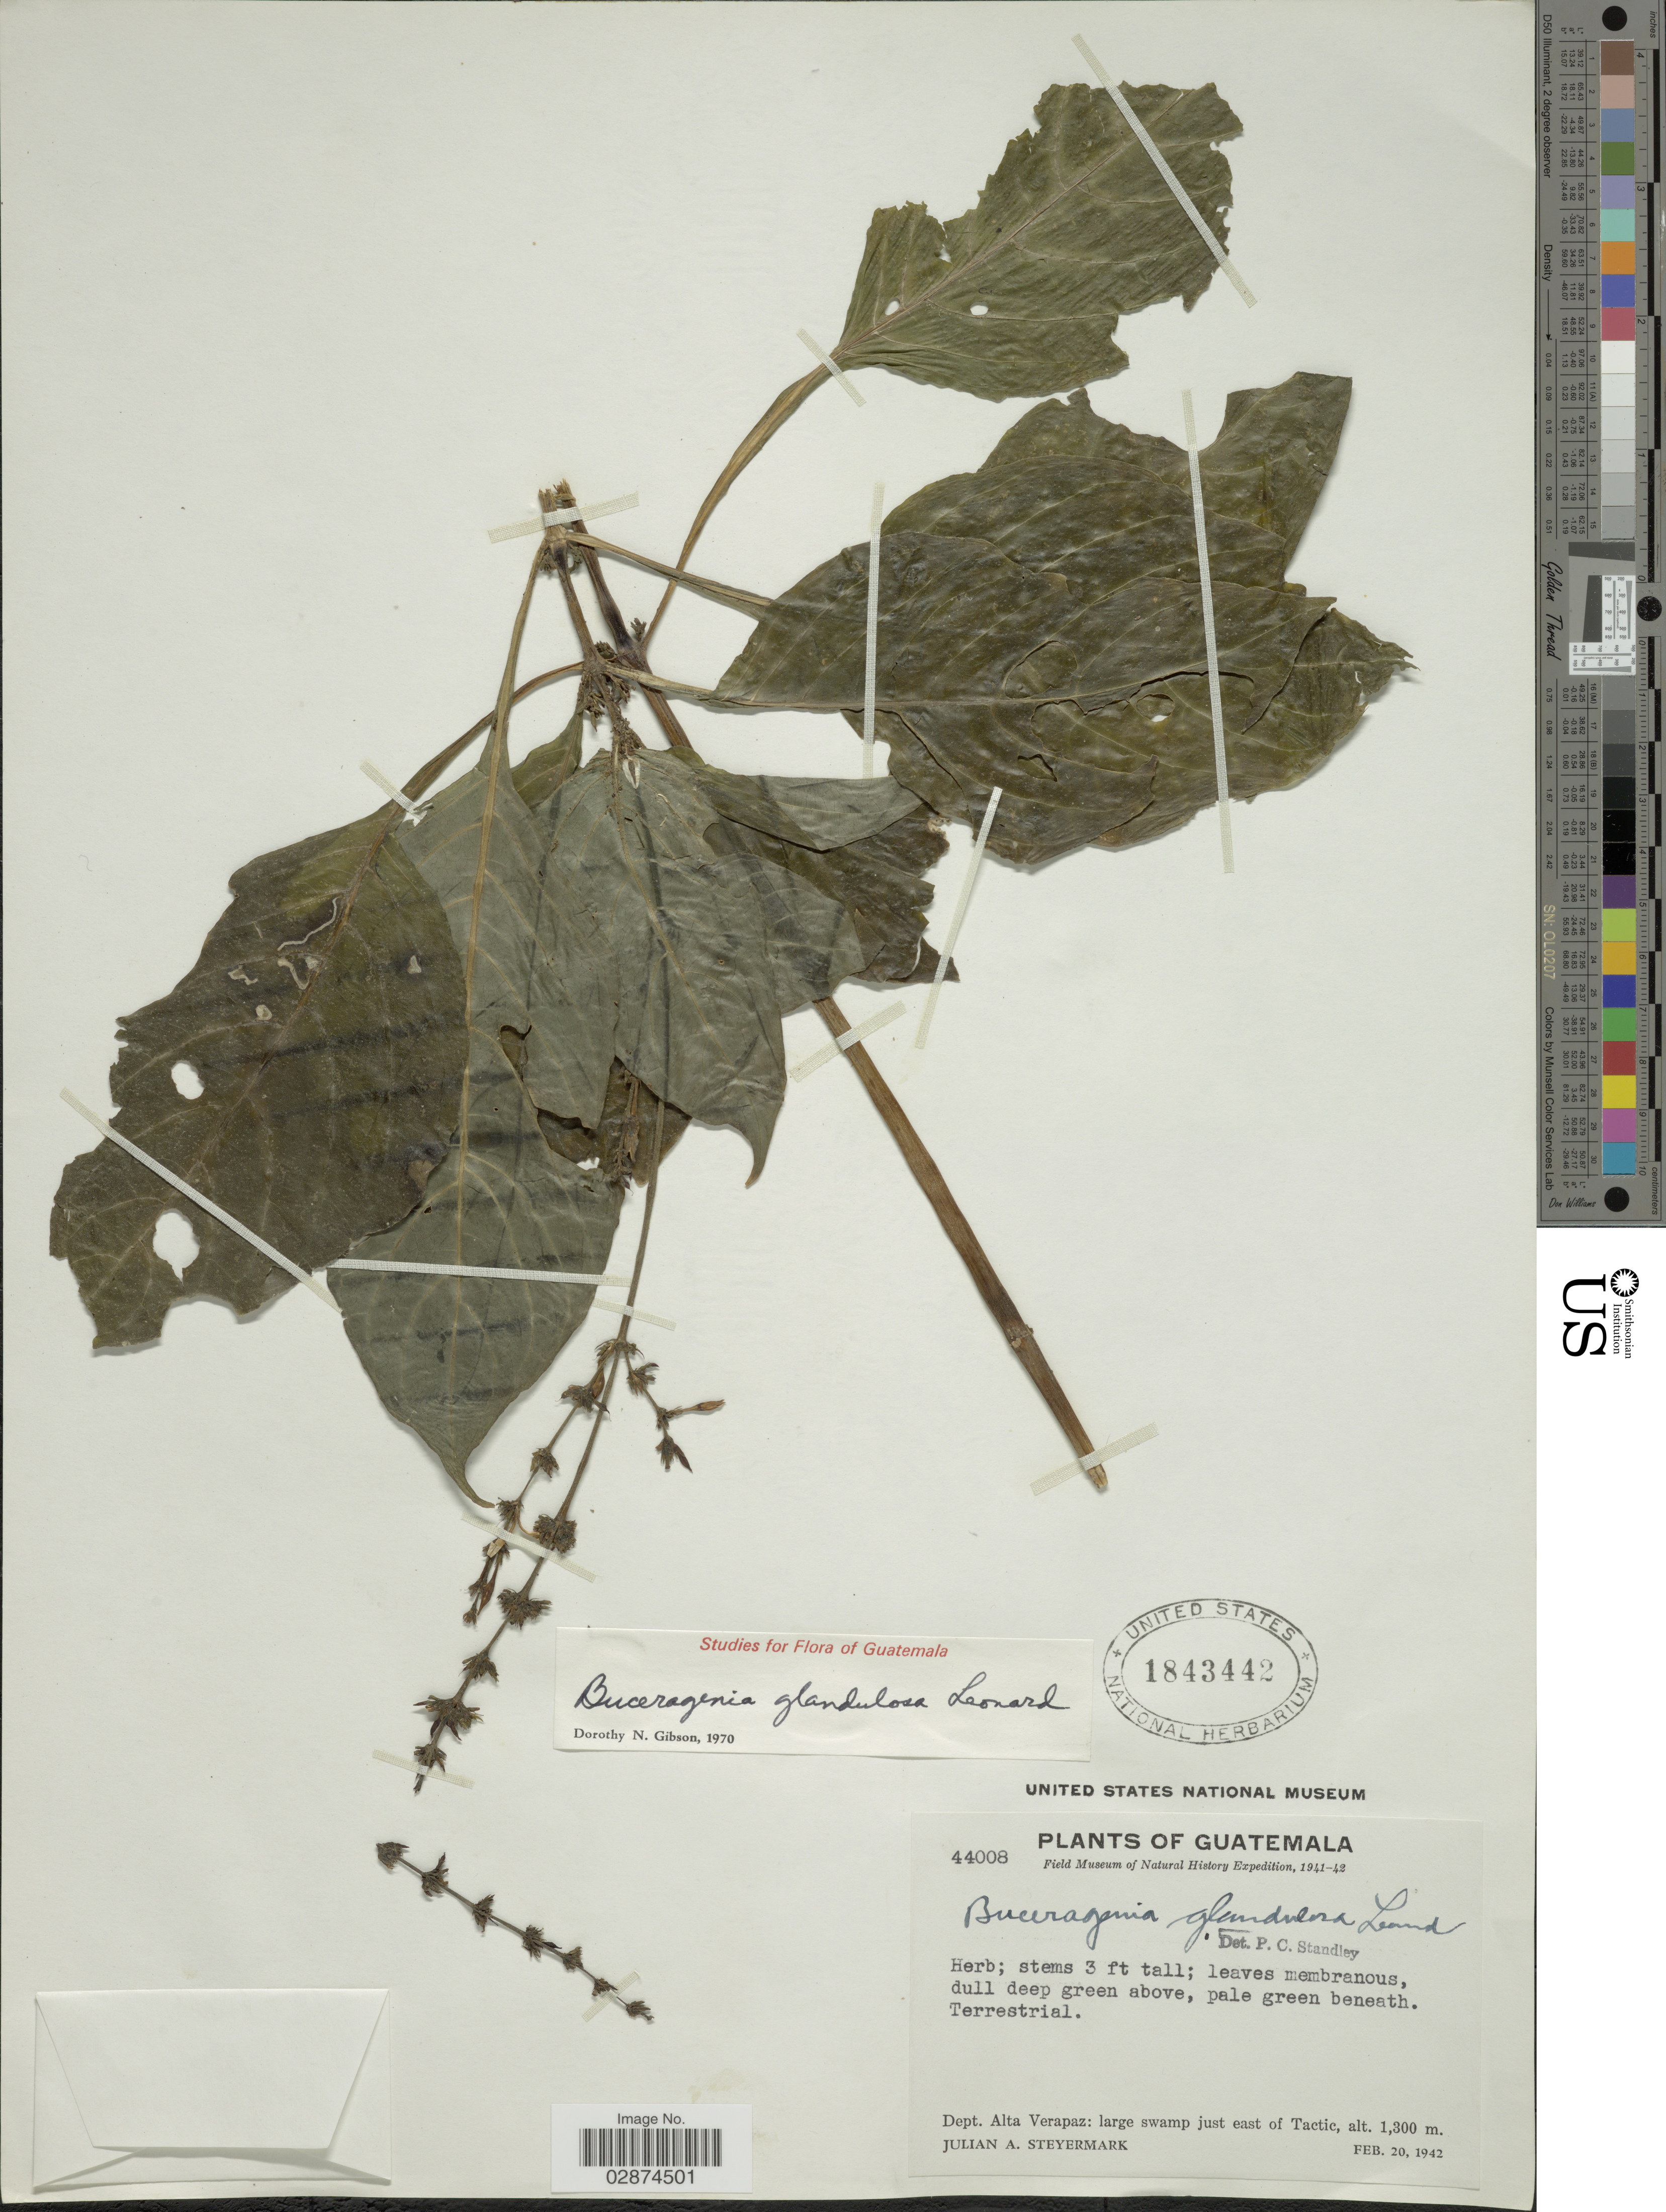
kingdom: Plantae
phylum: Tracheophyta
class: Magnoliopsida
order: Lamiales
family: Acanthaceae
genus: Buceragenia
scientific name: Buceragenia glandulosa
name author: Leonard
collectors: J. Steyermark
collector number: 44008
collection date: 1942-02-20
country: Guatemala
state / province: Alta Verapaz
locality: Dept. Alta Verapaz: large swamp just east of Tactic.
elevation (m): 1300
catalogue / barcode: US 1843442